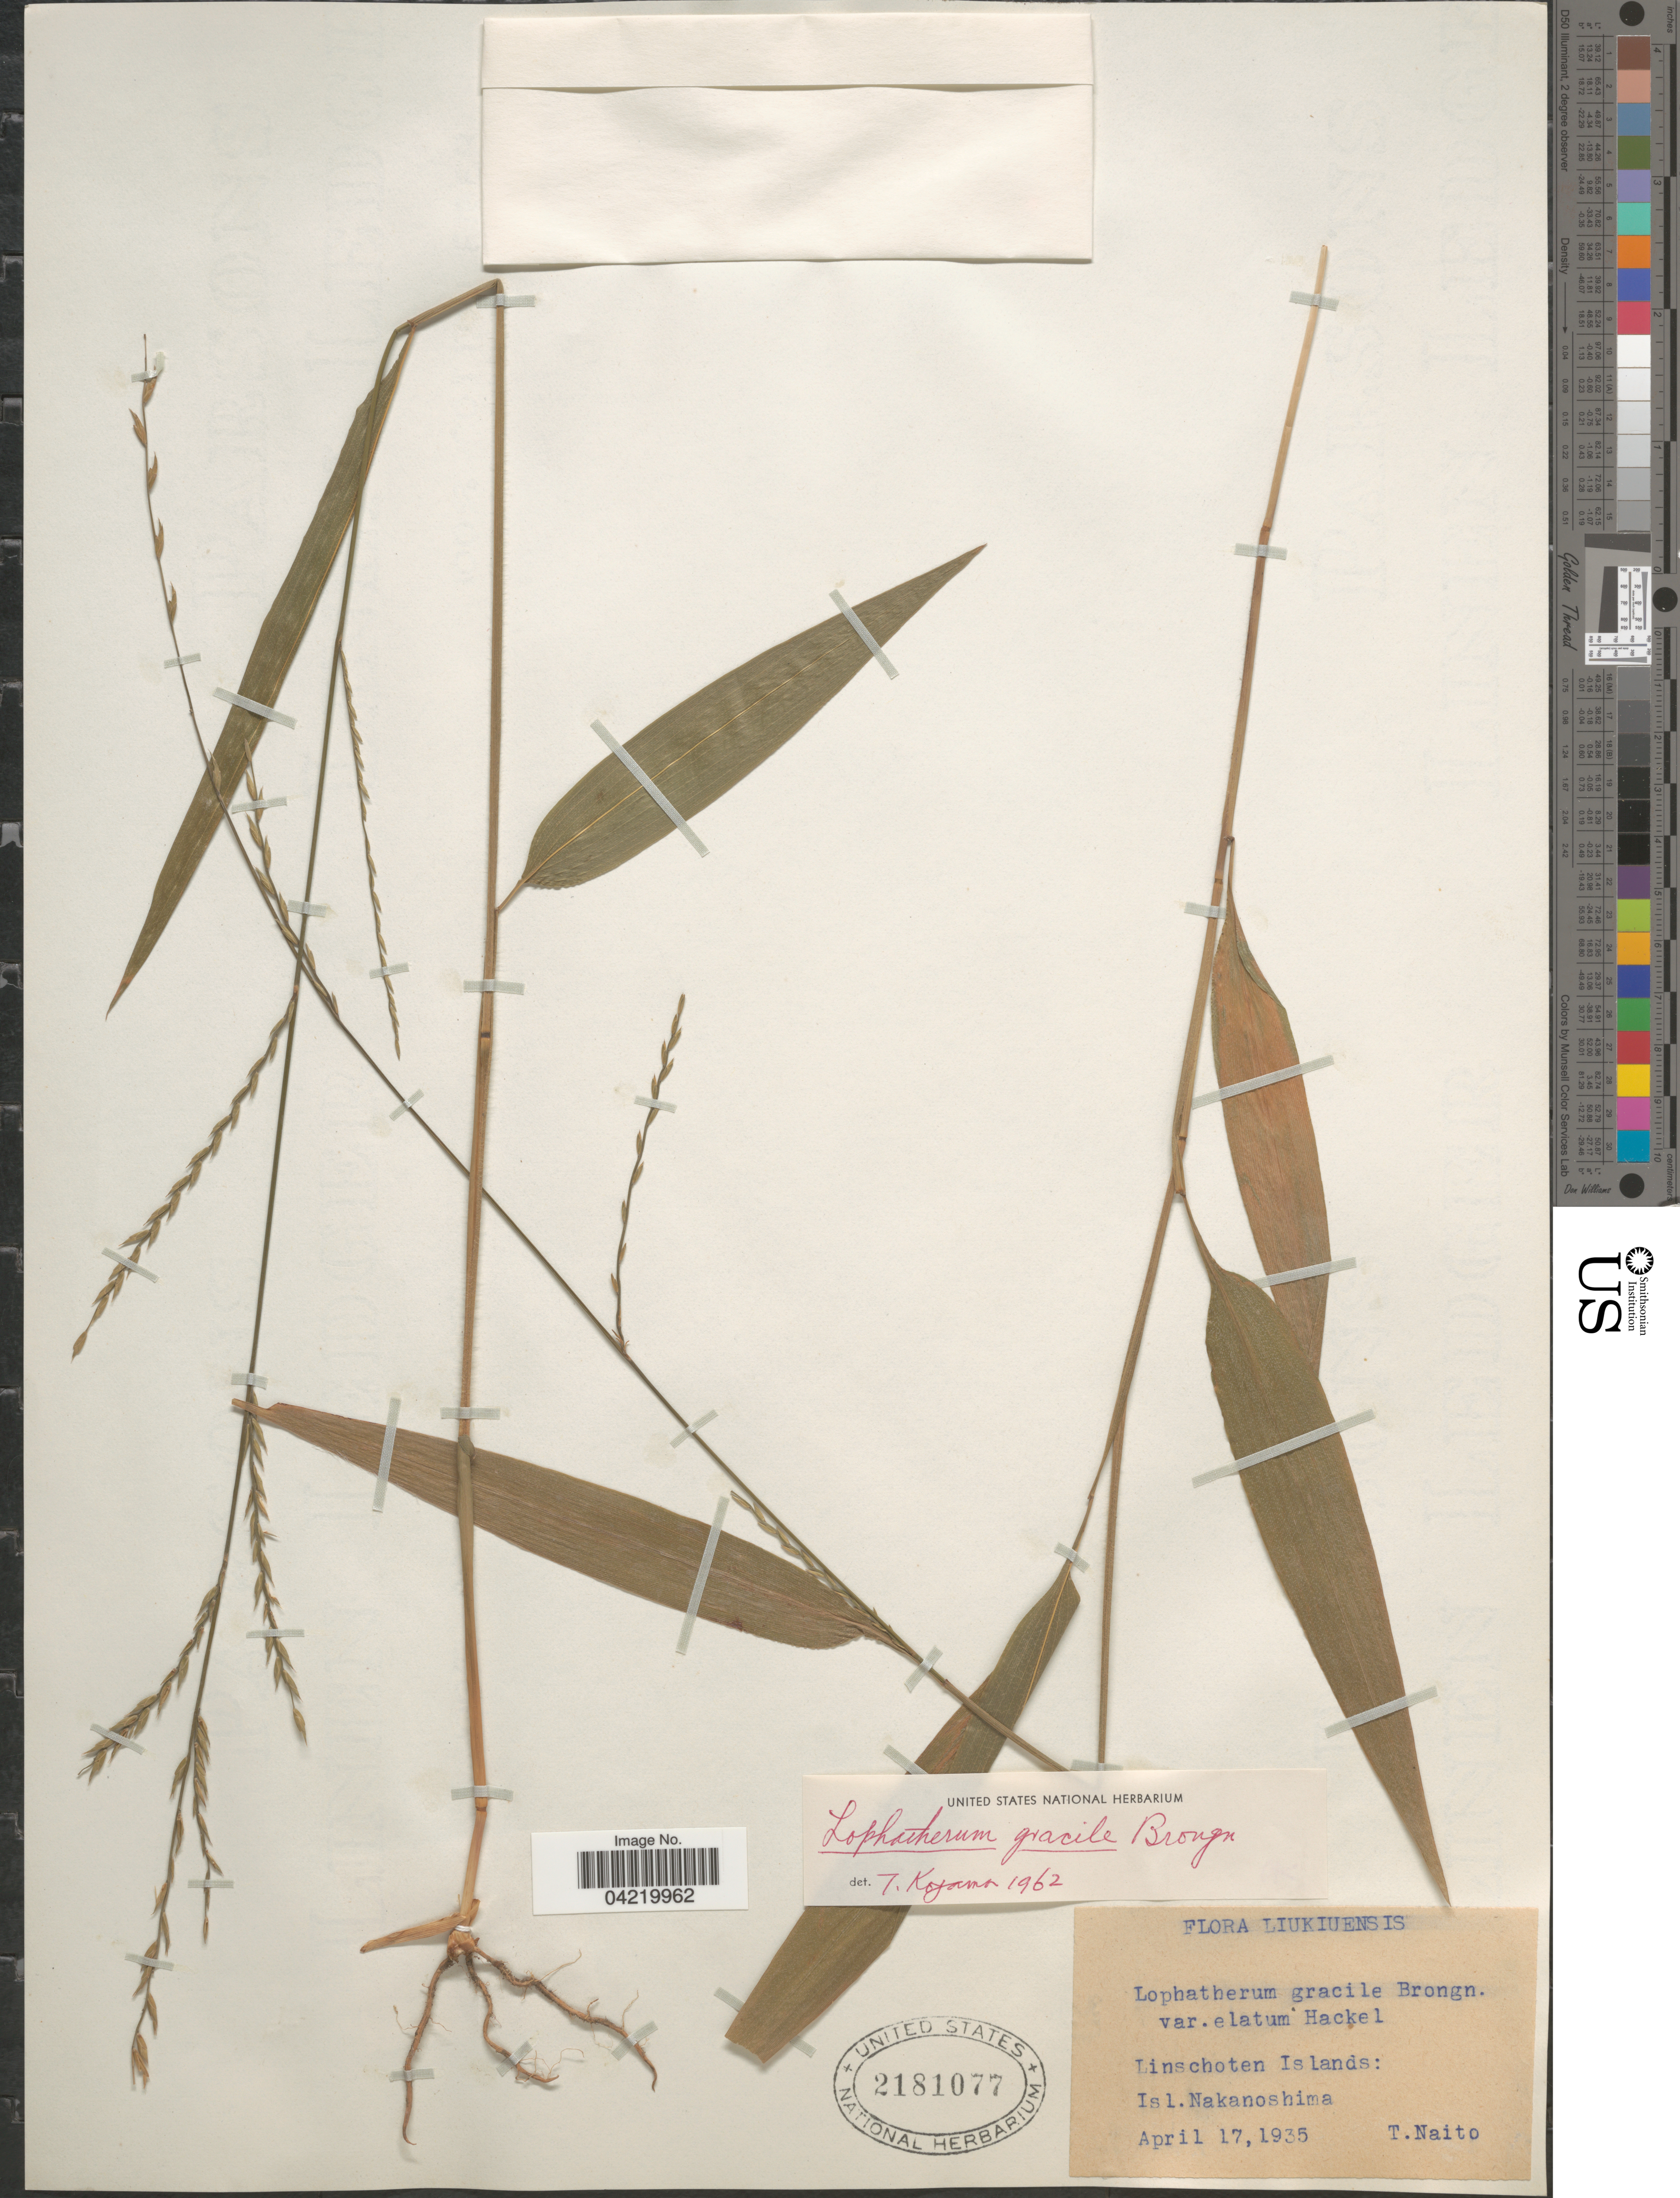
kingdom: Plantae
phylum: Tracheophyta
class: Liliopsida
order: Poales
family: Poaceae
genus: Lophatherum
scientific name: Lophatherum gracile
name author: Brongn.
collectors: T. Naito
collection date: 1935-04-17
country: Japan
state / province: Okinawa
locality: Liukiuensis. Linschoten Islands: Isl. Nakanoshima.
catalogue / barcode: US 2181077